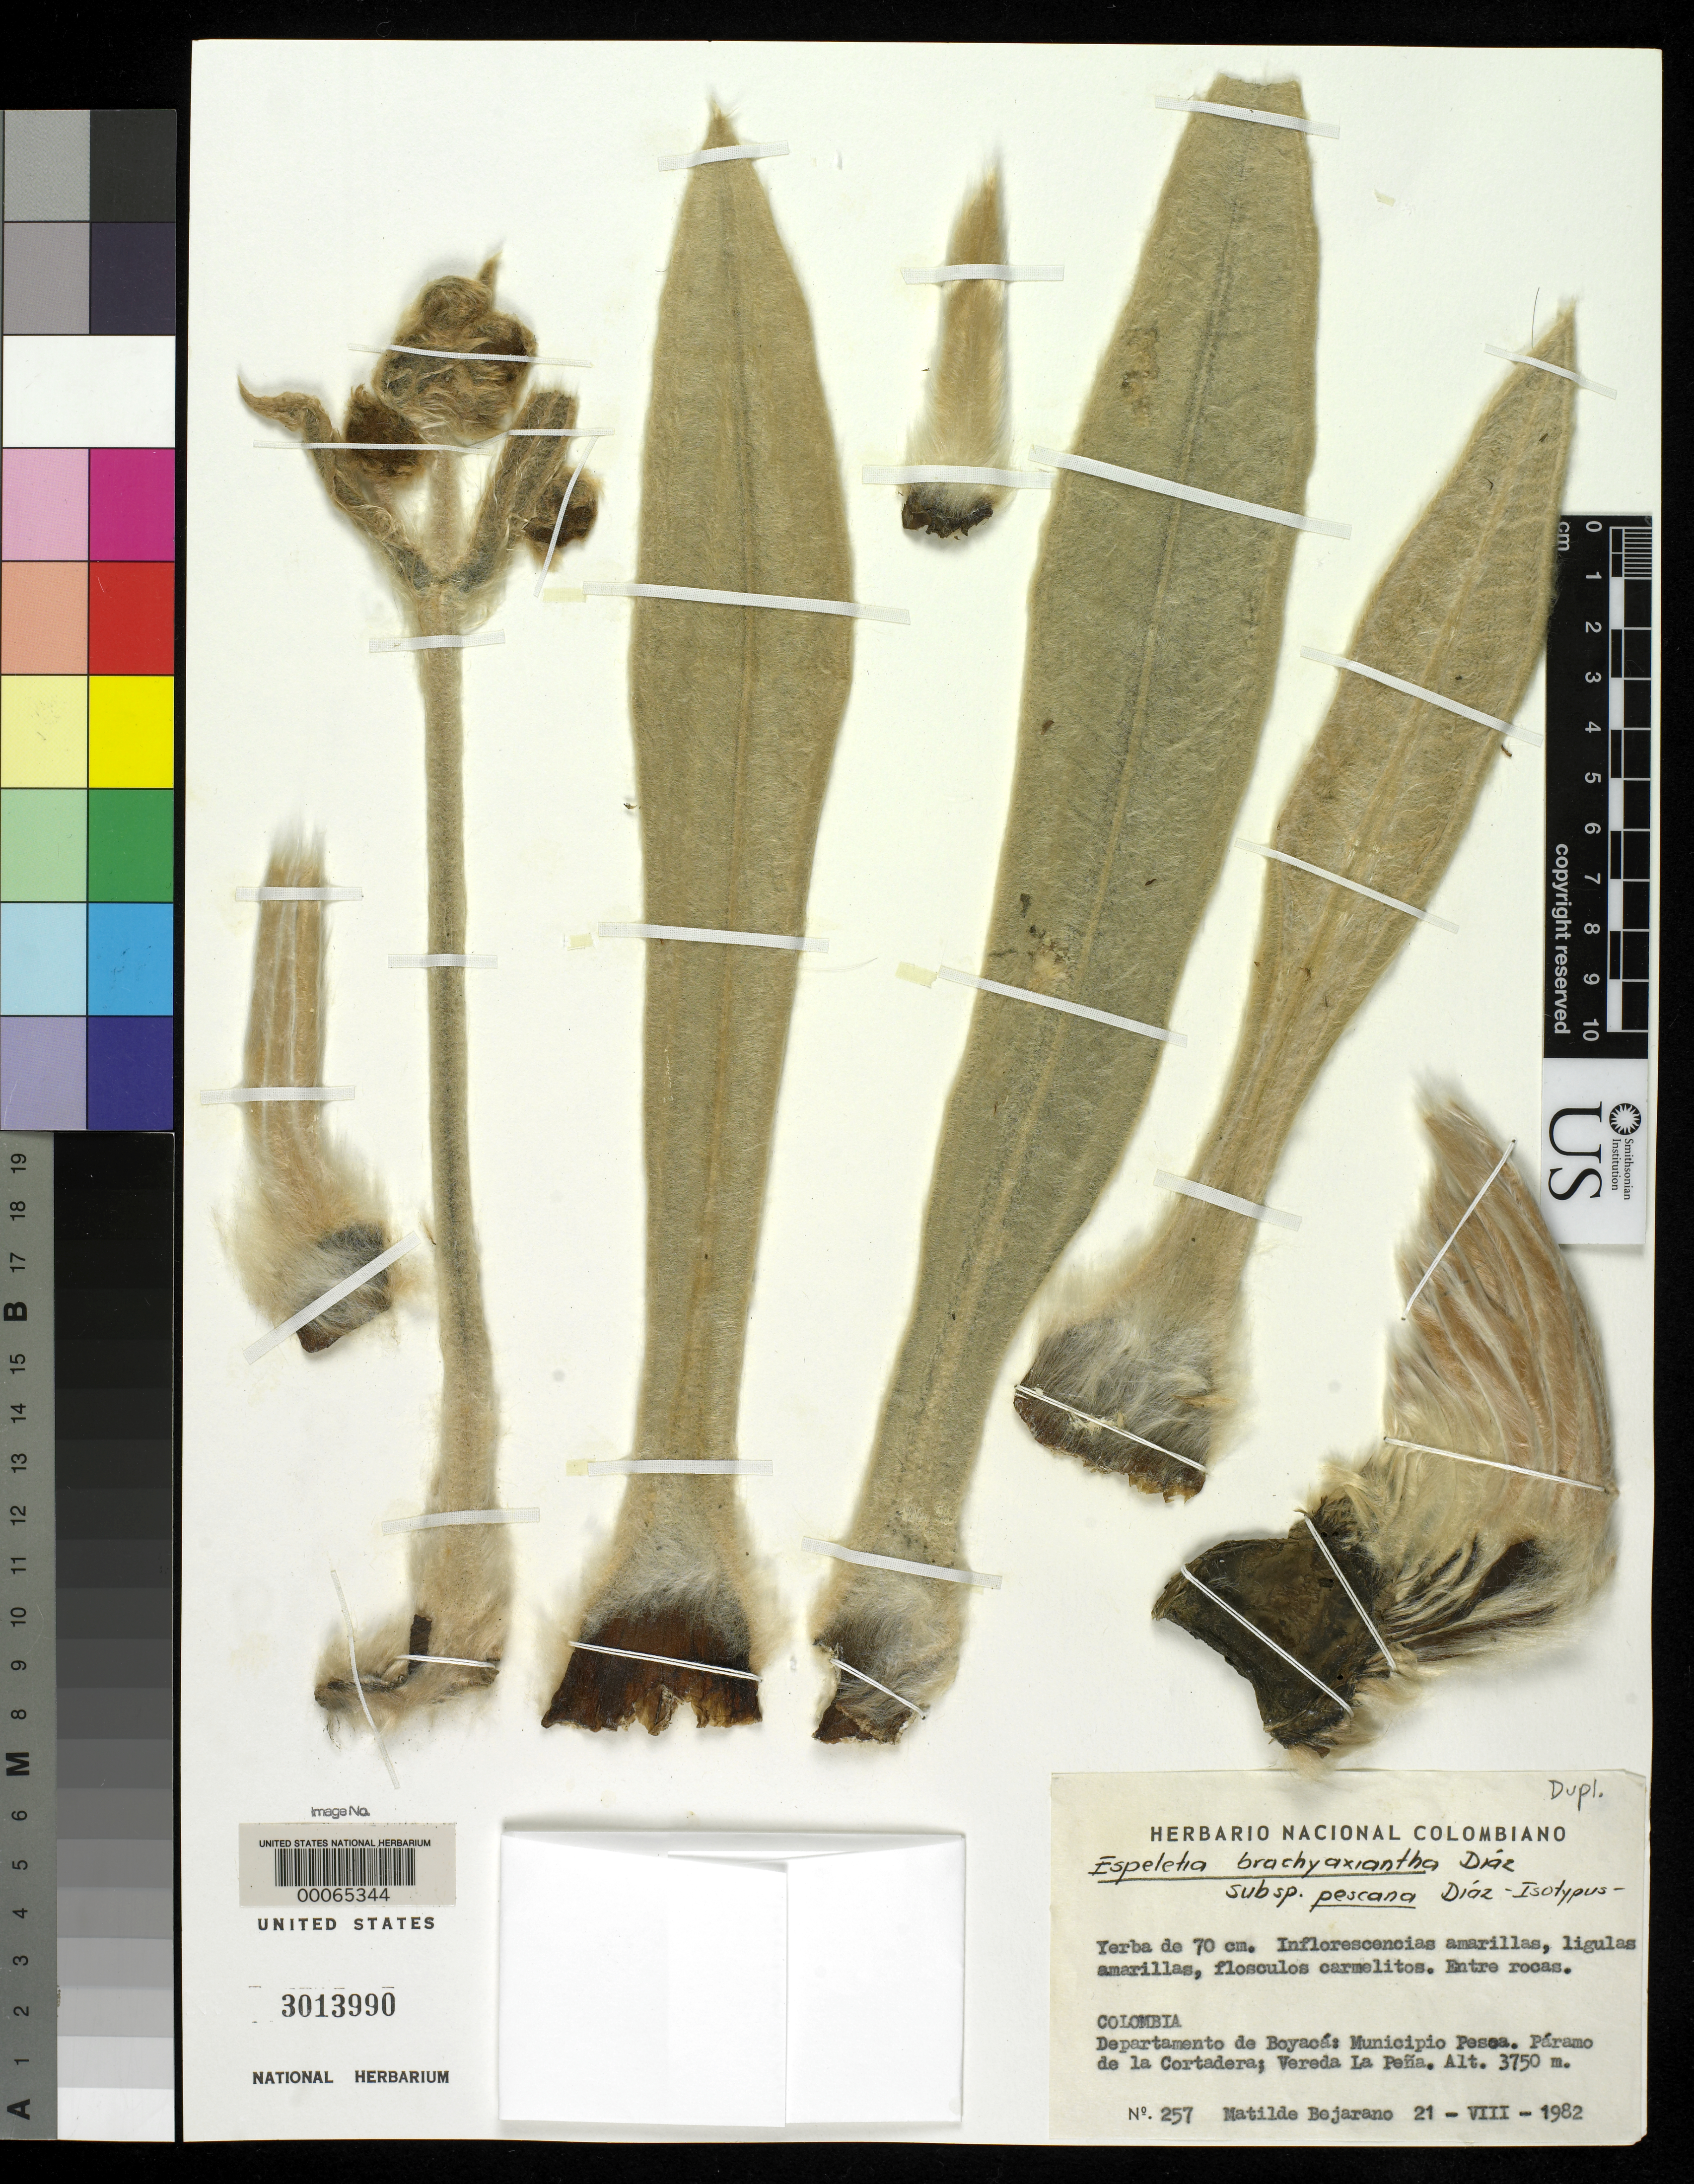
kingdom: Plantae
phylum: Tracheophyta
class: Magnoliopsida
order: Asterales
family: Asteraceae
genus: Espeletia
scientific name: Espeletia brachyaxiantha subsp. pescana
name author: S. Díaz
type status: Isotype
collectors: M. Bejarano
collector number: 257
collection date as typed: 21 Aug 1982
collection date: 1982-08-21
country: Colombia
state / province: Boyacá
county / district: Pesca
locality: Páramo de La Cortadera, Vereda La Pena.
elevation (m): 3750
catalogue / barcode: US 3013990